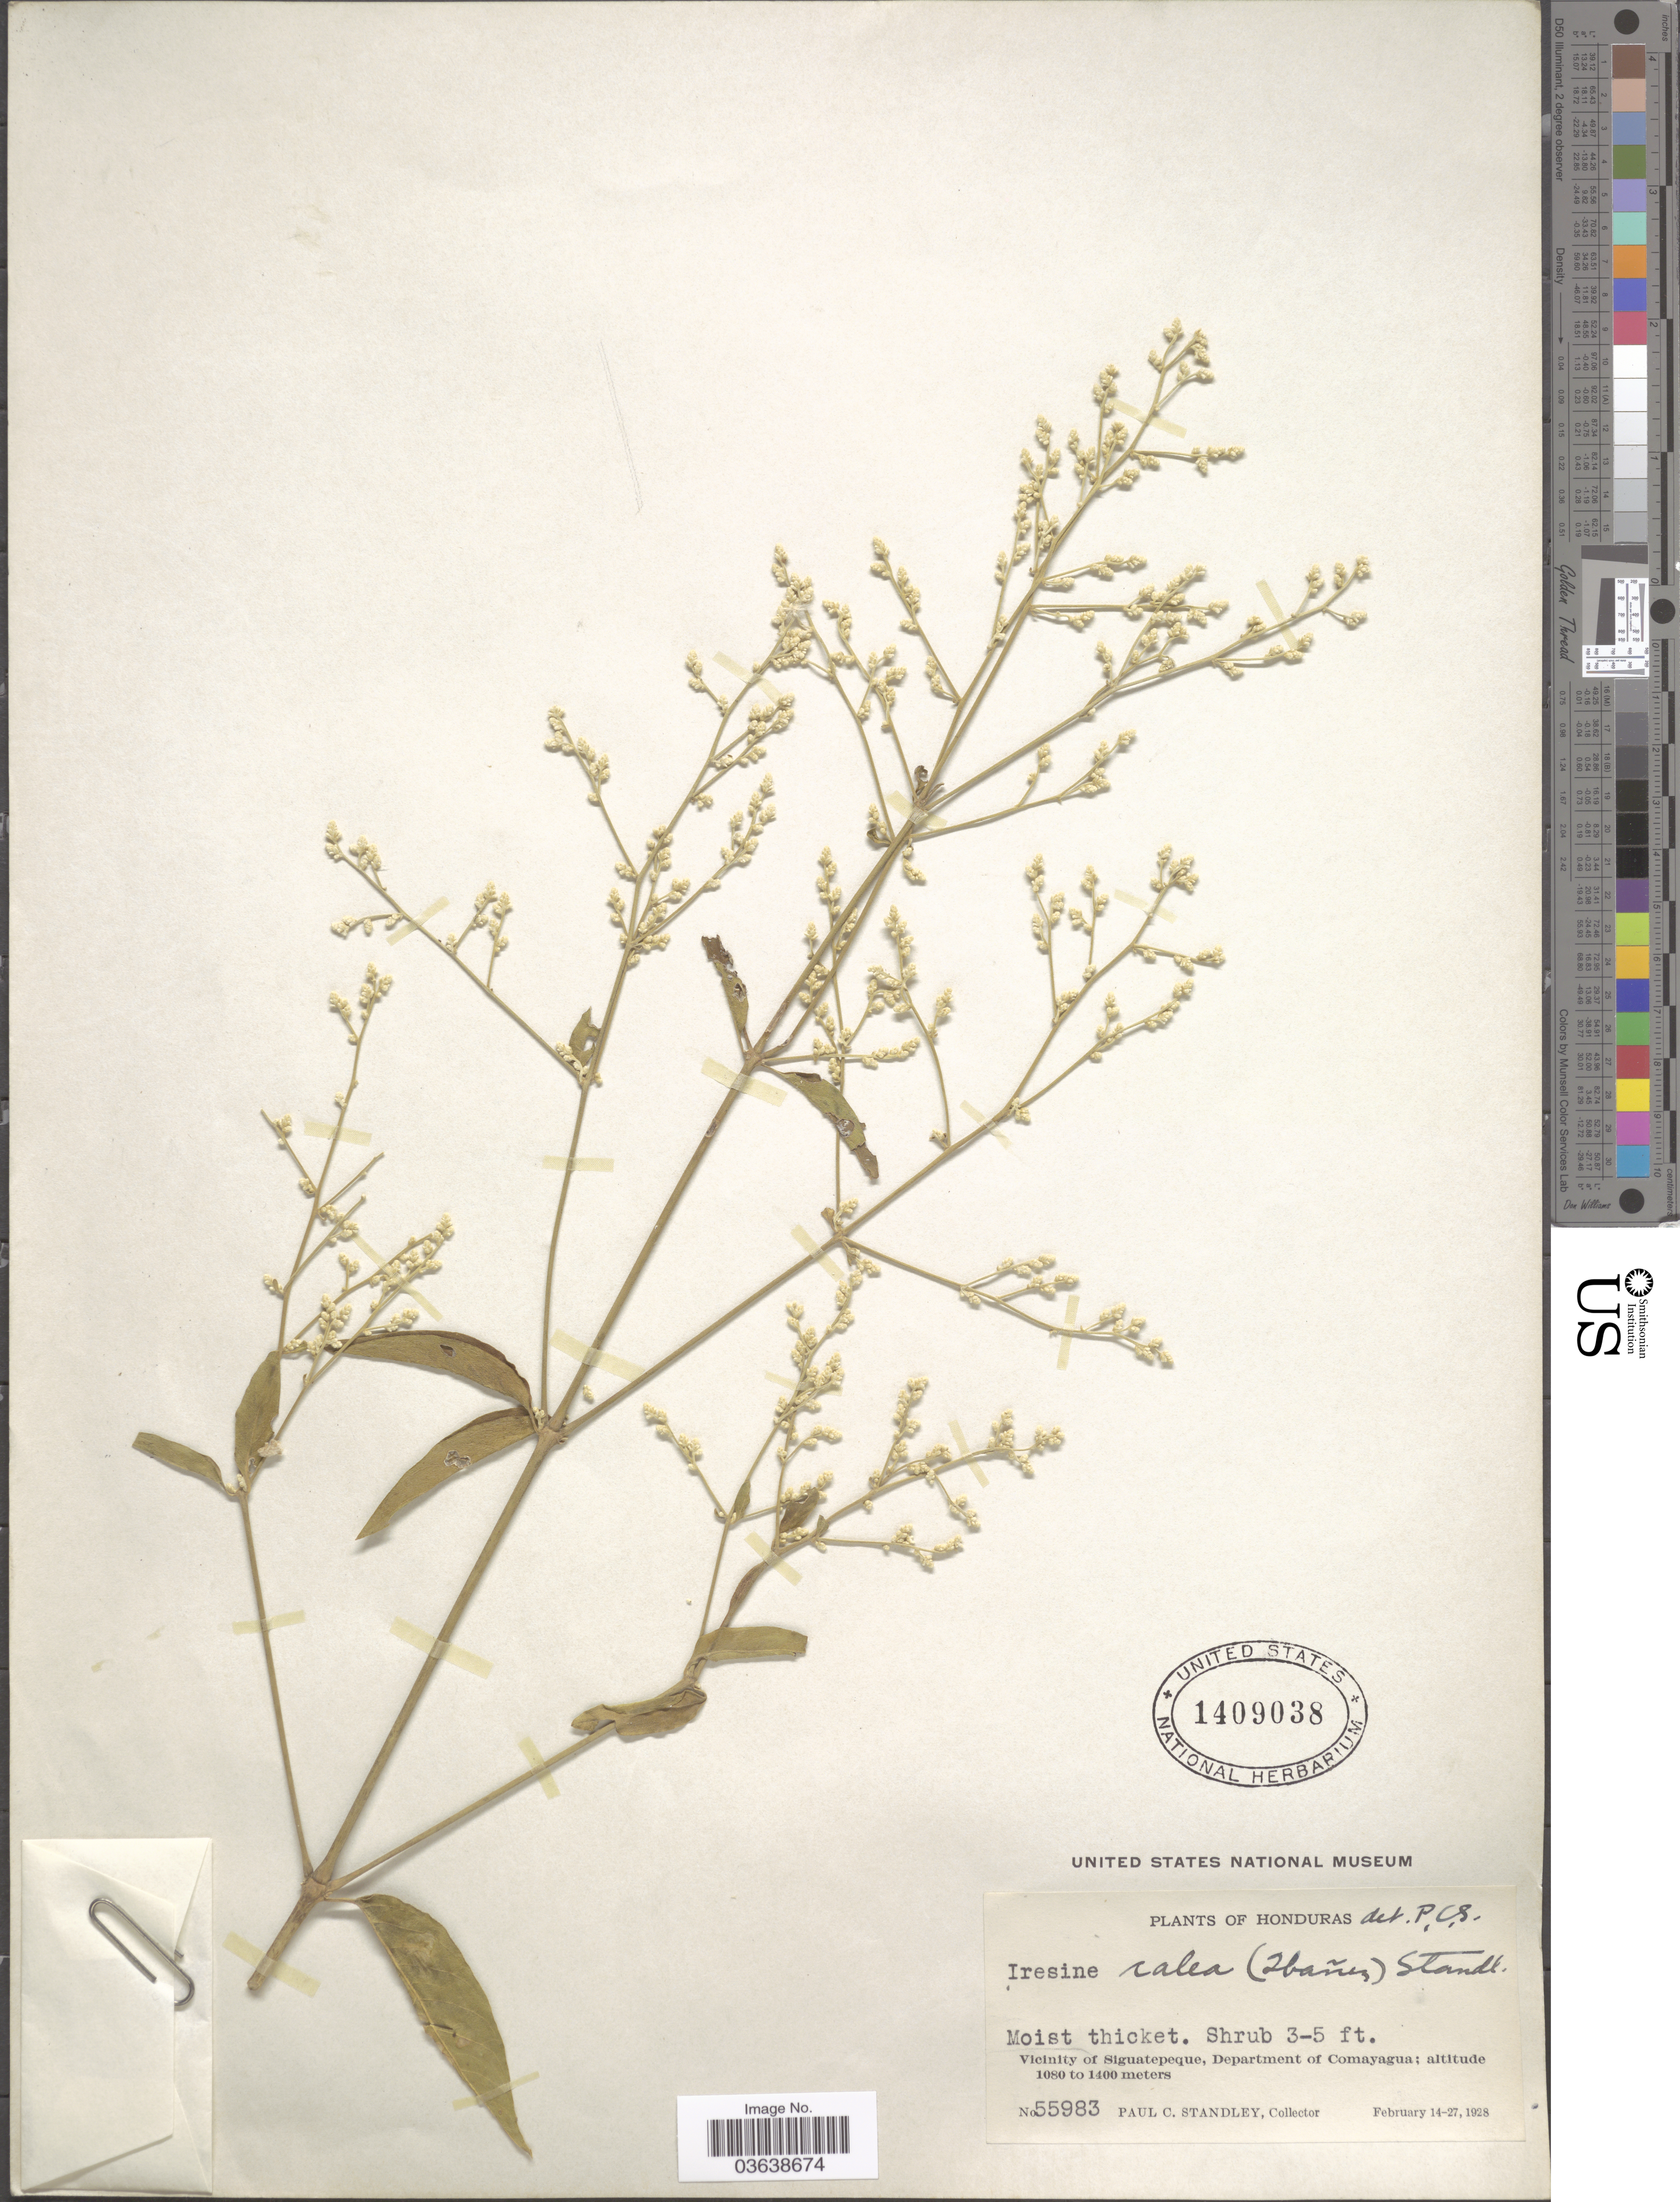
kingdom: Plantae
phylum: Tracheophyta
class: Magnoliopsida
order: Caryophyllales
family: Amaranthaceae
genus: Iresine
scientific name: Iresine calea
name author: (Ibáñez) Standl.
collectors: P. C. Standley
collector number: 55983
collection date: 1928-02-14/1928-02-27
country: Honduras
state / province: Comayagua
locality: Vicinity of Siguatepeque, Department of Comayagua.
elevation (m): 1080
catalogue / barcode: US 1409038